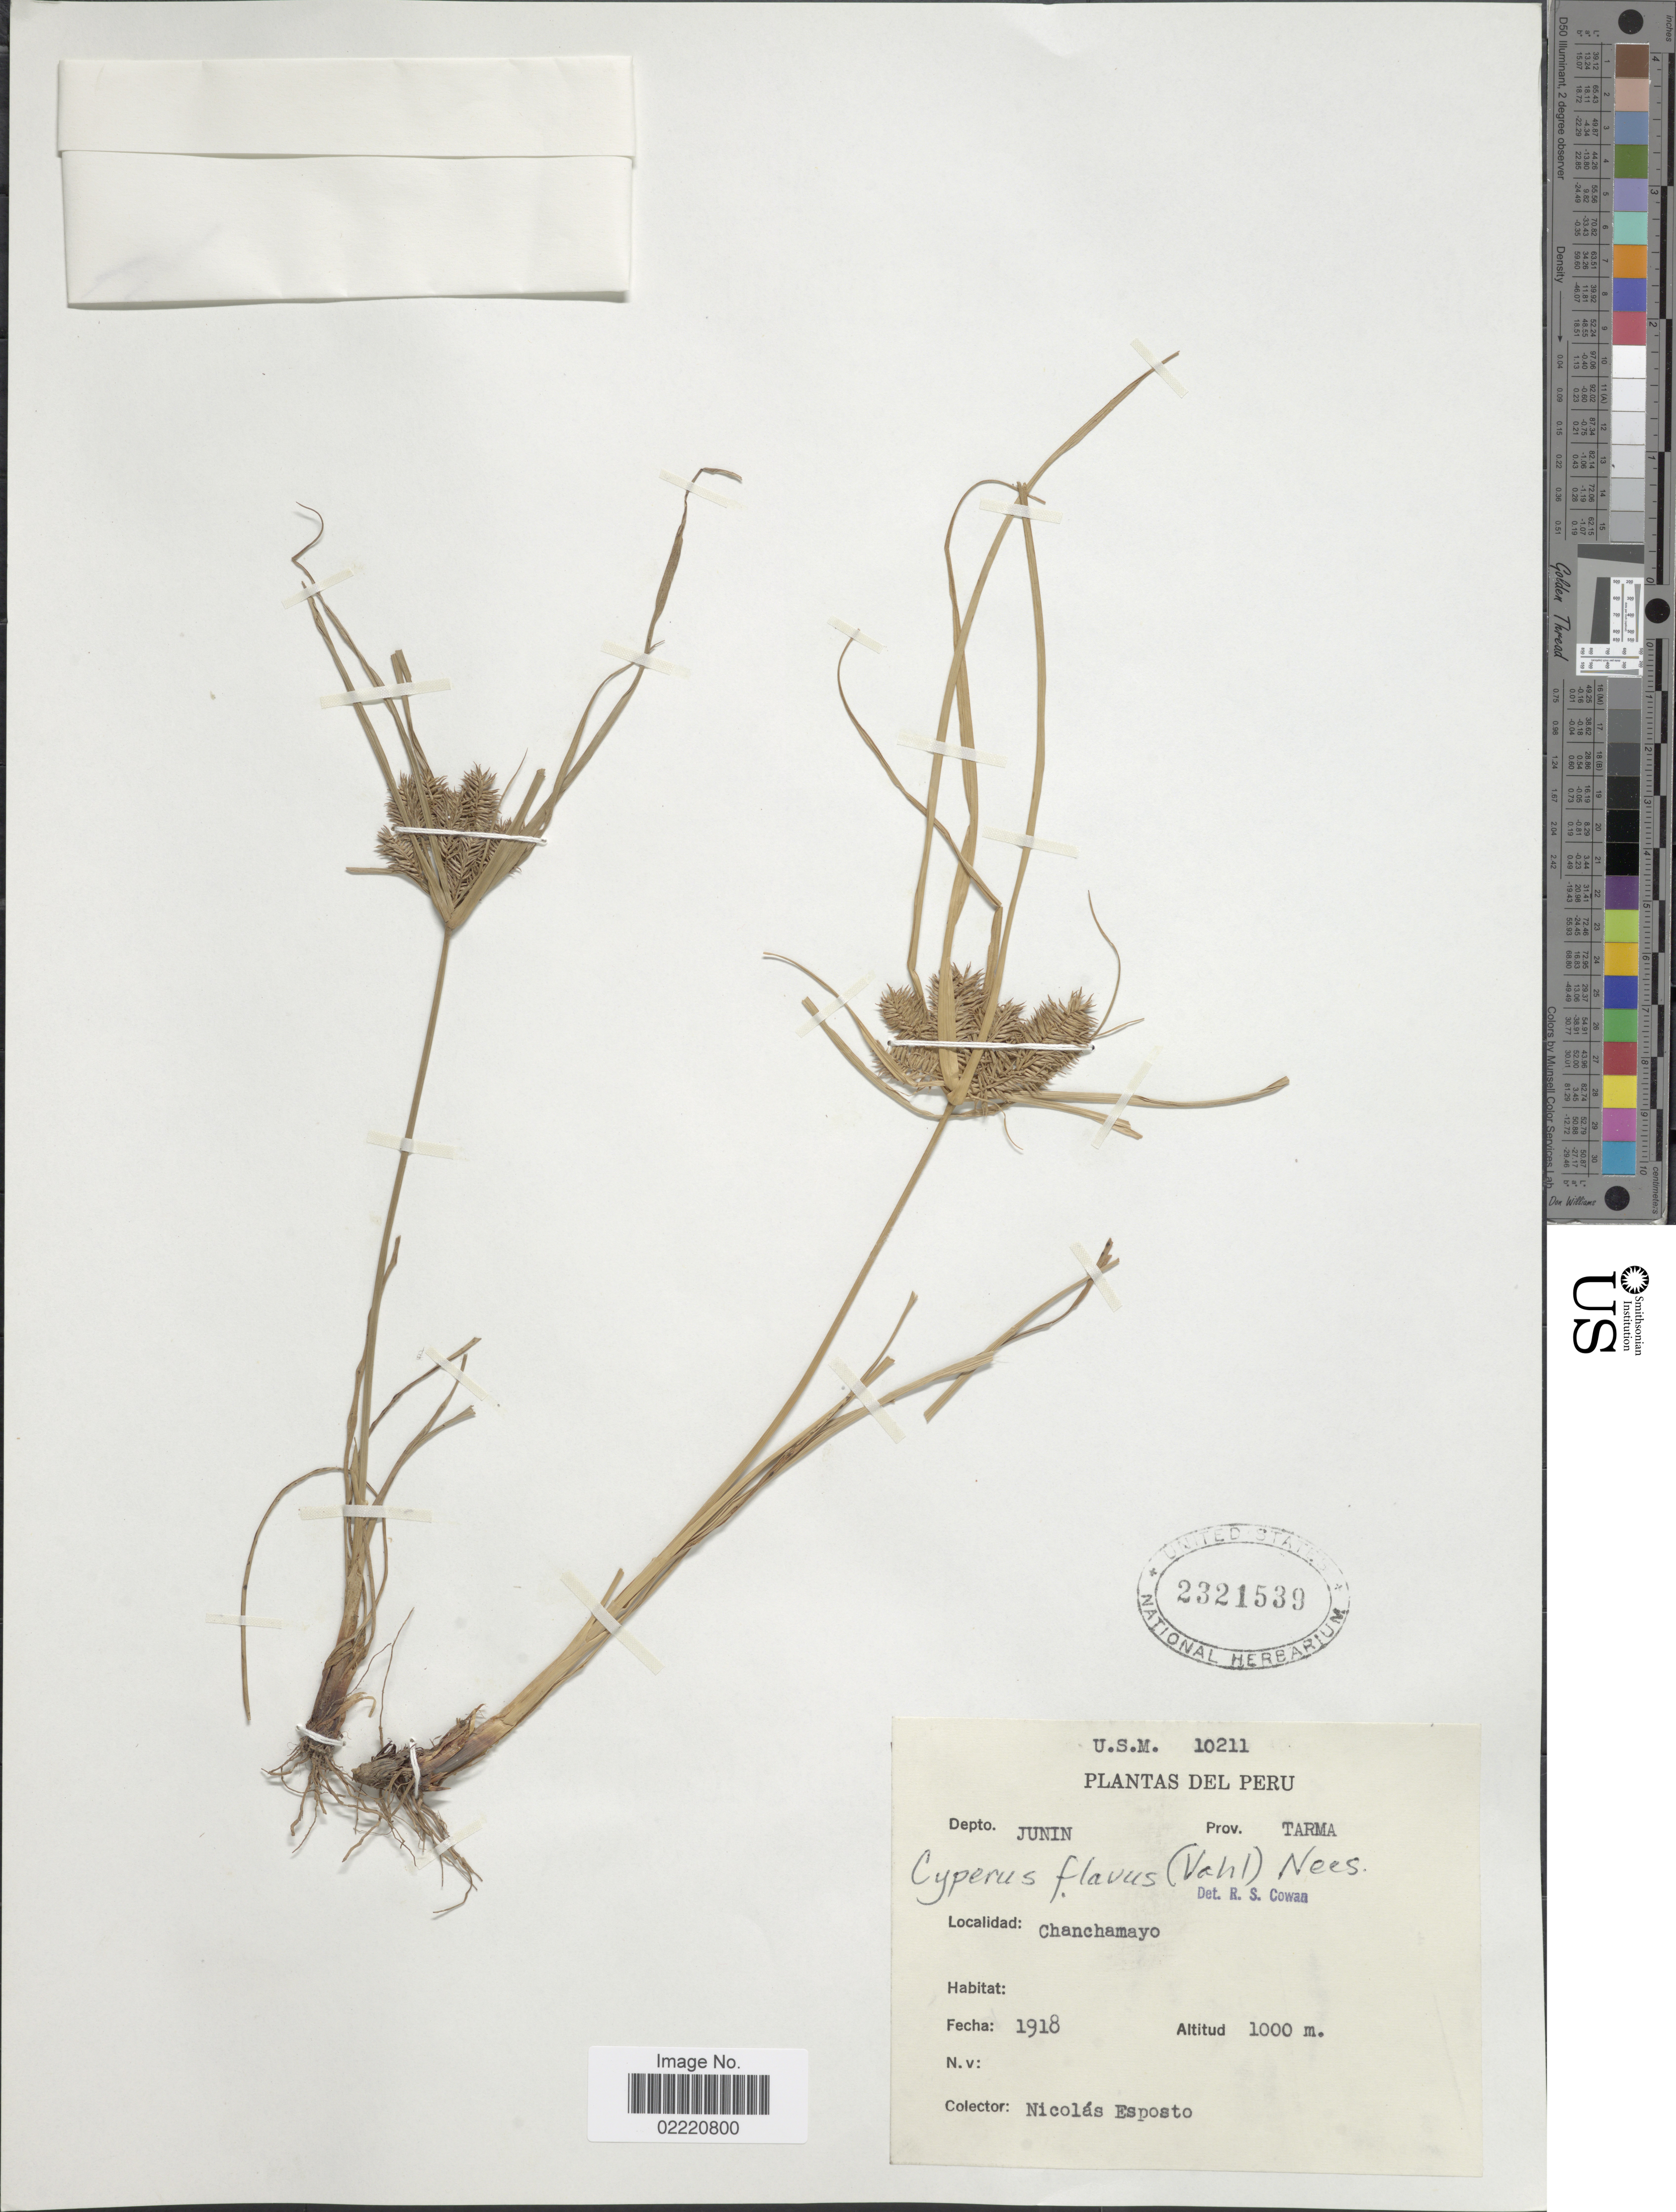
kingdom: Plantae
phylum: Tracheophyta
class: Liliopsida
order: Poales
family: Cyperaceae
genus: Cyperus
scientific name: Cyperus aggregatus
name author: (Willd.) Endl.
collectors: N. Esposto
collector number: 10211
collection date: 1918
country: Peru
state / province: Junín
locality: Dept. Junin, Prov. Tarma, Chanchamayo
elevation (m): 1000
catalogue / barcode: US 2321539